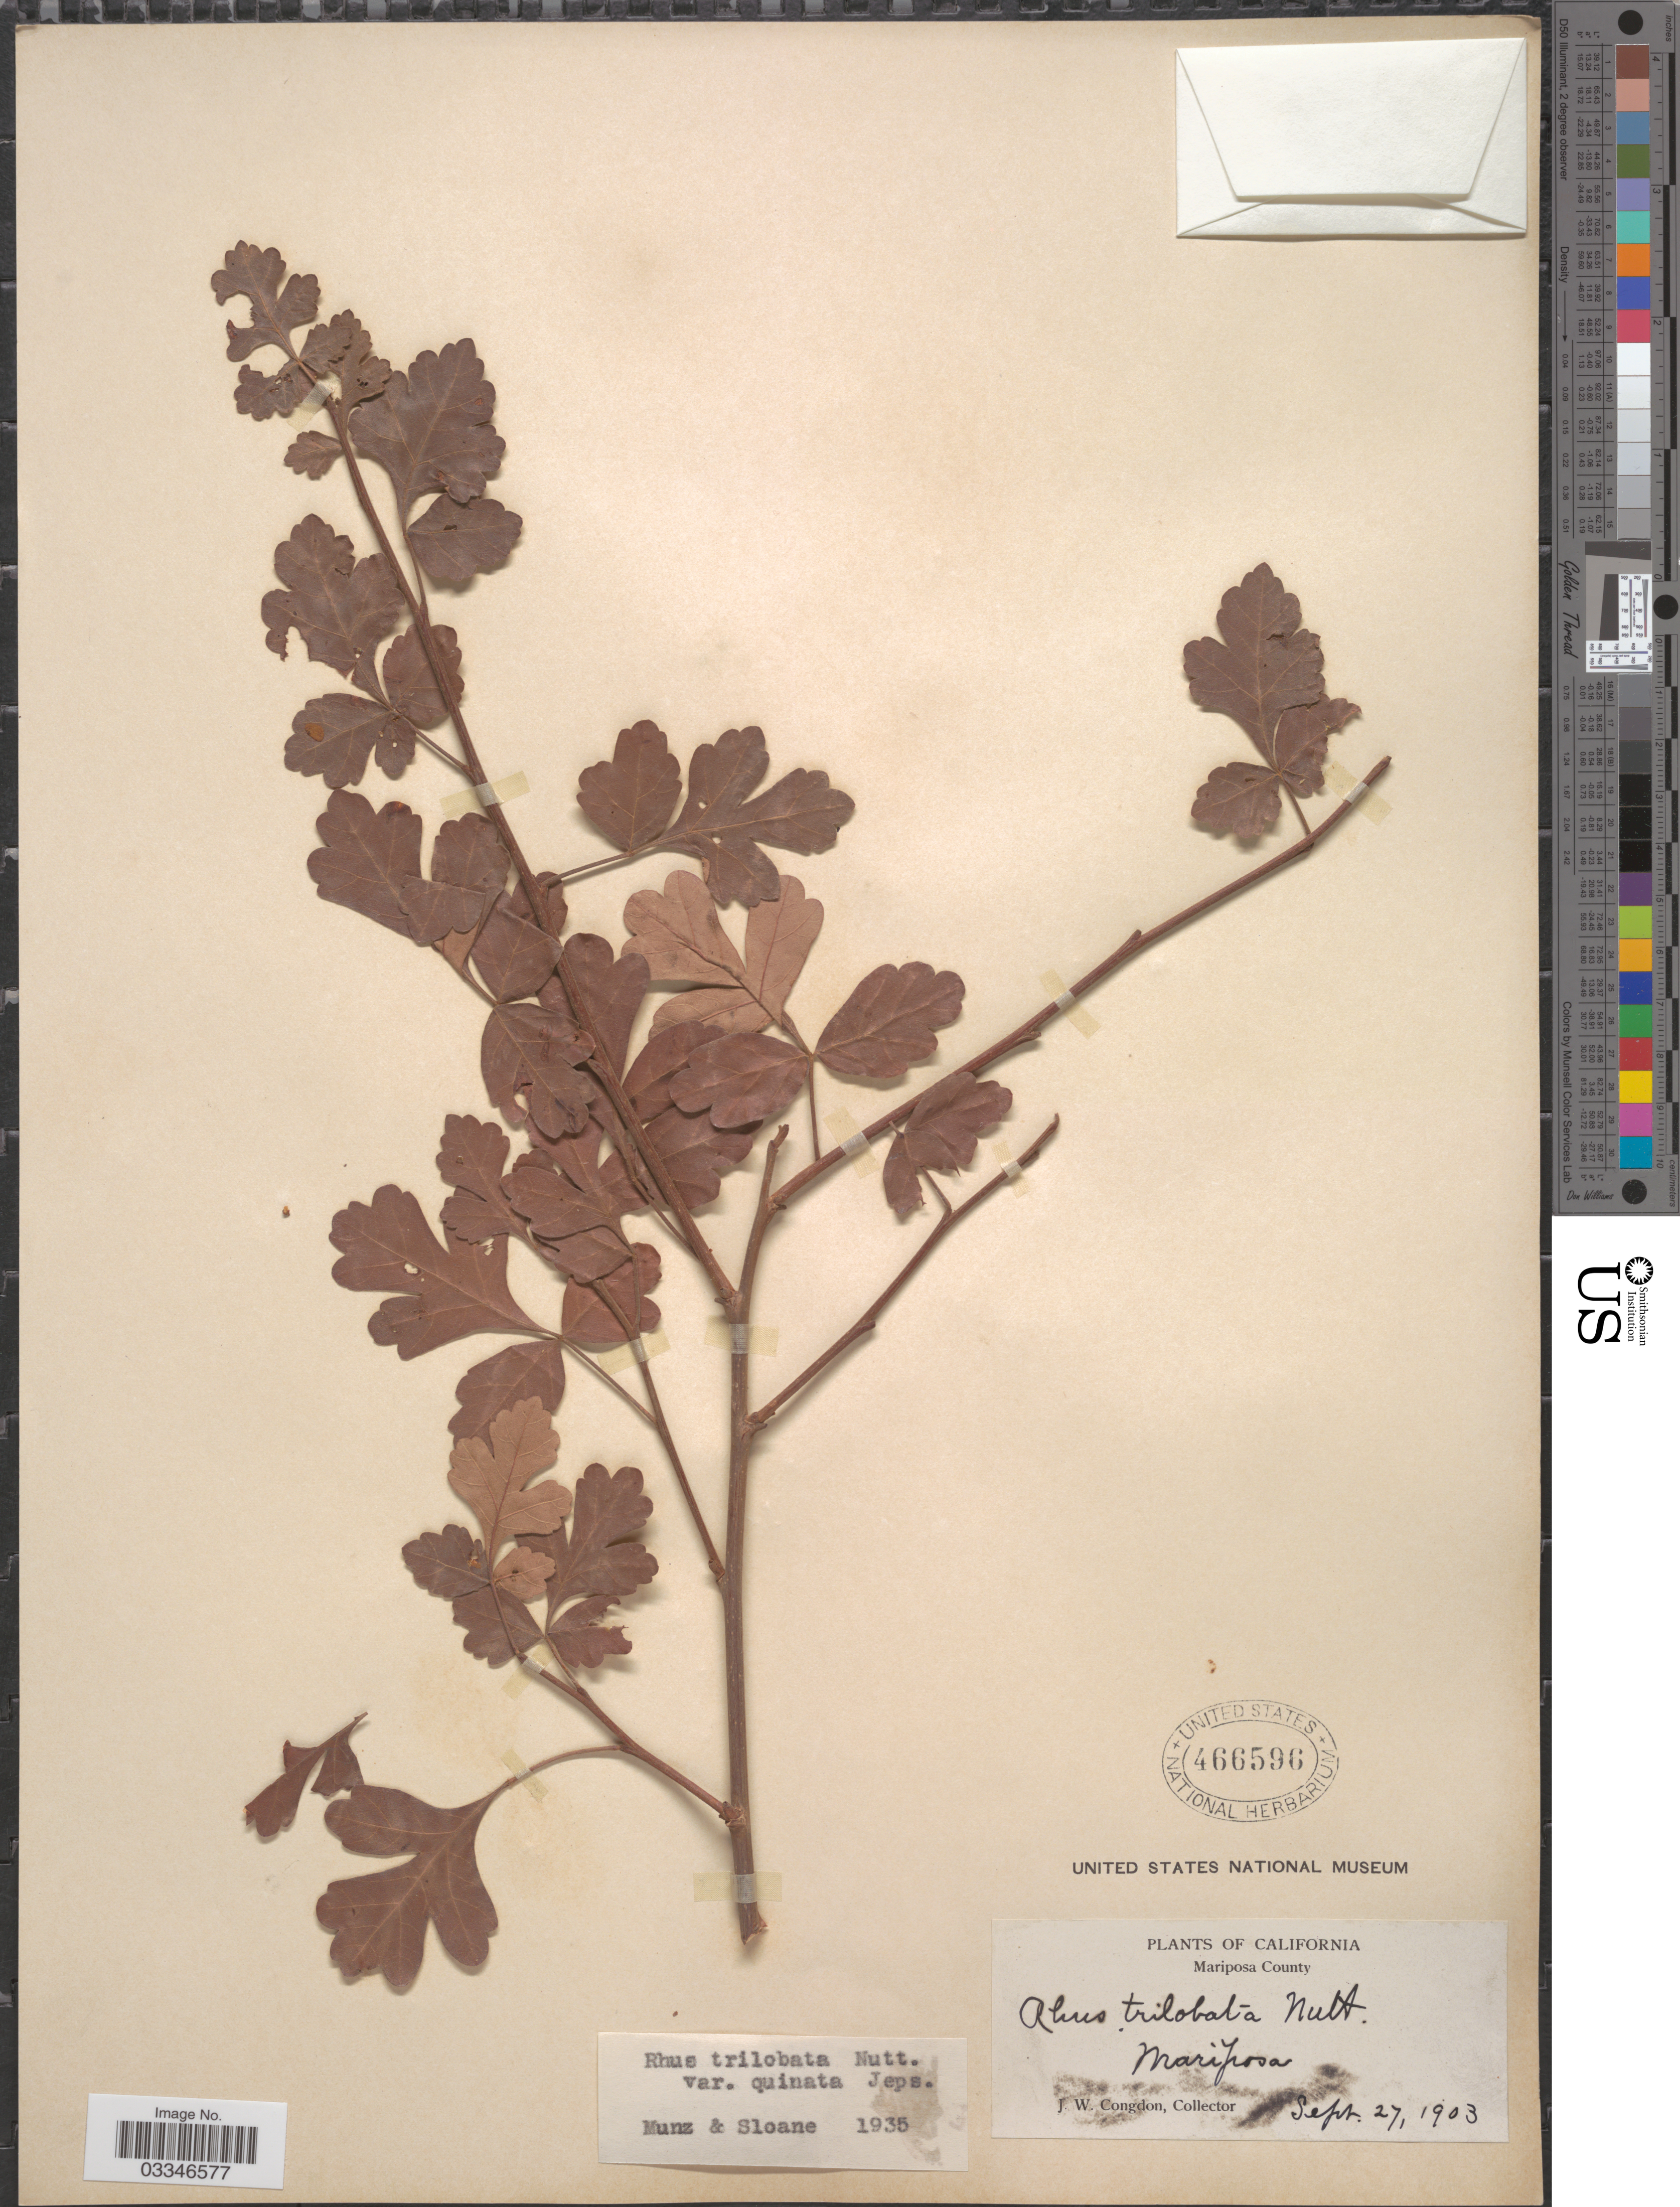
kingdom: Plantae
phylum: Tracheophyta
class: Magnoliopsida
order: Sapindales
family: Anacardiaceae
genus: Rhus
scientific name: Rhus trilobata var. quinata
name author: Jeps.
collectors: J. W. Congdon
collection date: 1903-09-27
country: United States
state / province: California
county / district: Mariposa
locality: Mariposa County, Mariposa.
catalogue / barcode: US 466596